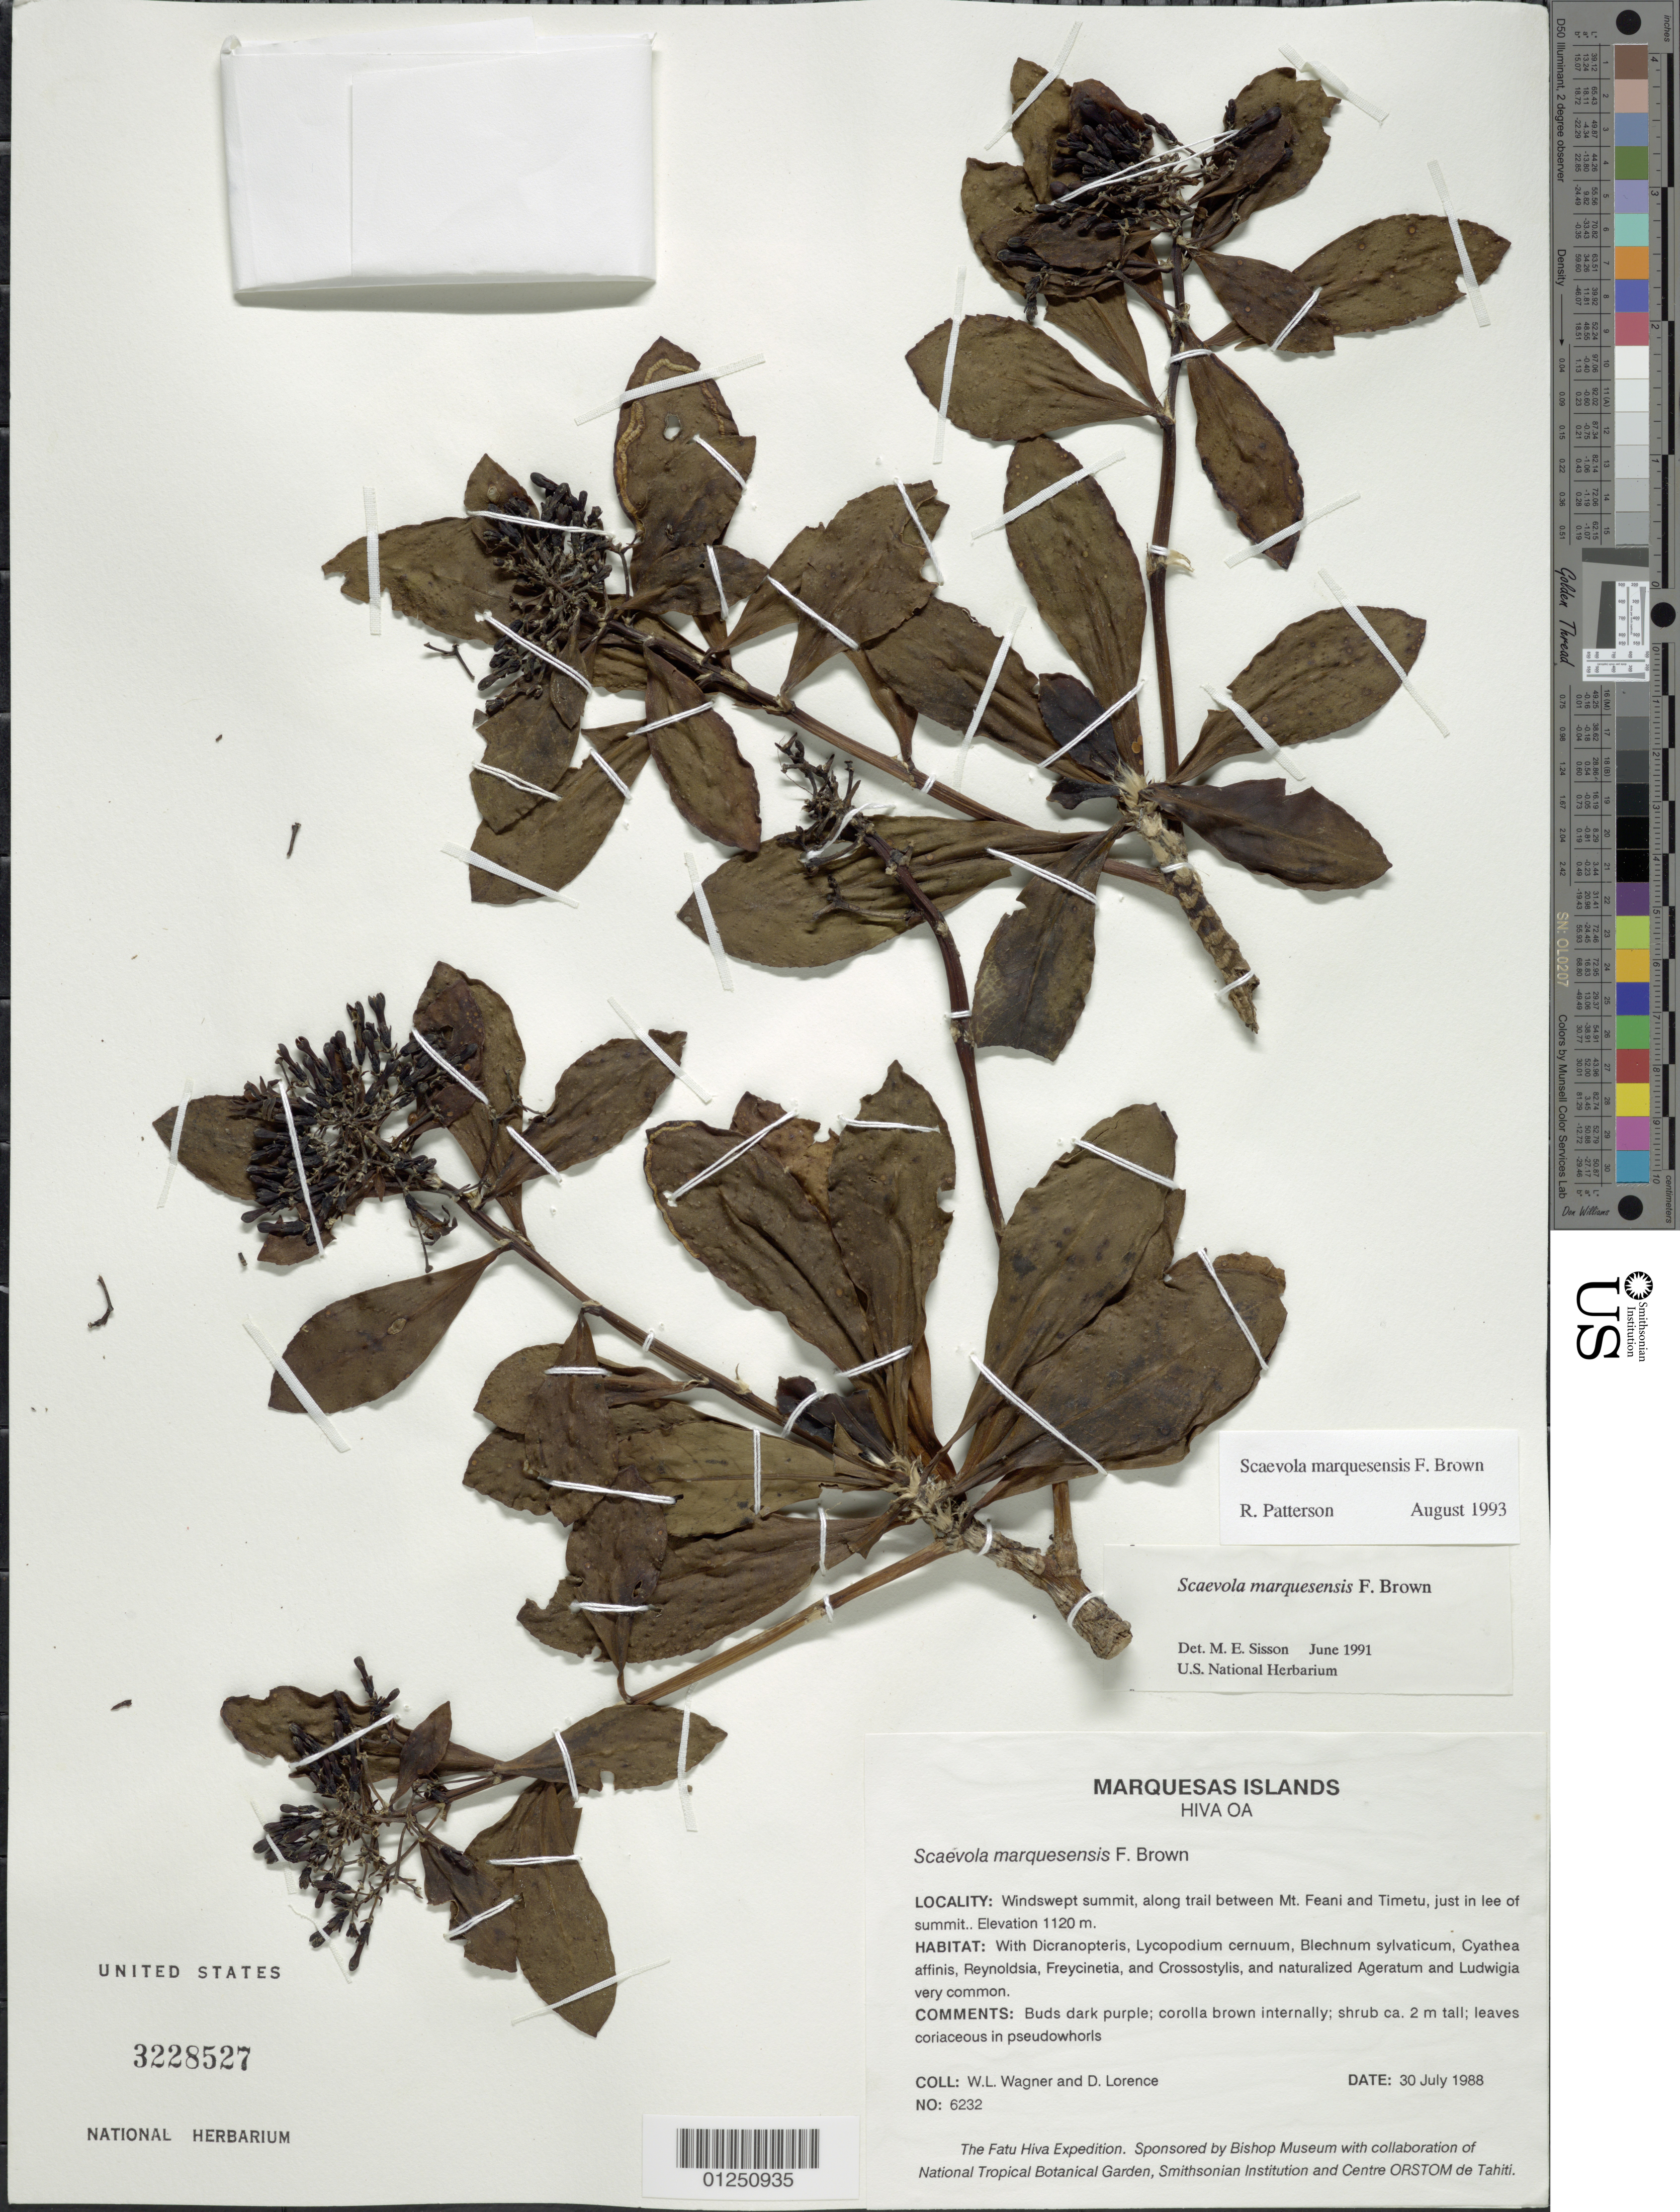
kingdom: Plantae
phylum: Tracheophyta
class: Magnoliopsida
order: Asterales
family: Goodeniaceae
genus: Scaevola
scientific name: Scaevola marquesensis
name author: F. Br.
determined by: Florence, J.; Wagner, W. L.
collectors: W. L. Wagner & D. Lorence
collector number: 6232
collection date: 1988-07-30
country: French Polynesia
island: Hiva Oa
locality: windswept summit, along trail between Mt. Feani and Timetiu, just in lee of summit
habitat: With Dicranopteris, Lycopodium cernuum, Blechnum sylvaticum, Cyathea affinis, Reynoldsia, Freycinetia, and Crossostylis, and naturalized Ageratum and Ludwigia very common.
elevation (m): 1120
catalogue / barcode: US 3228527